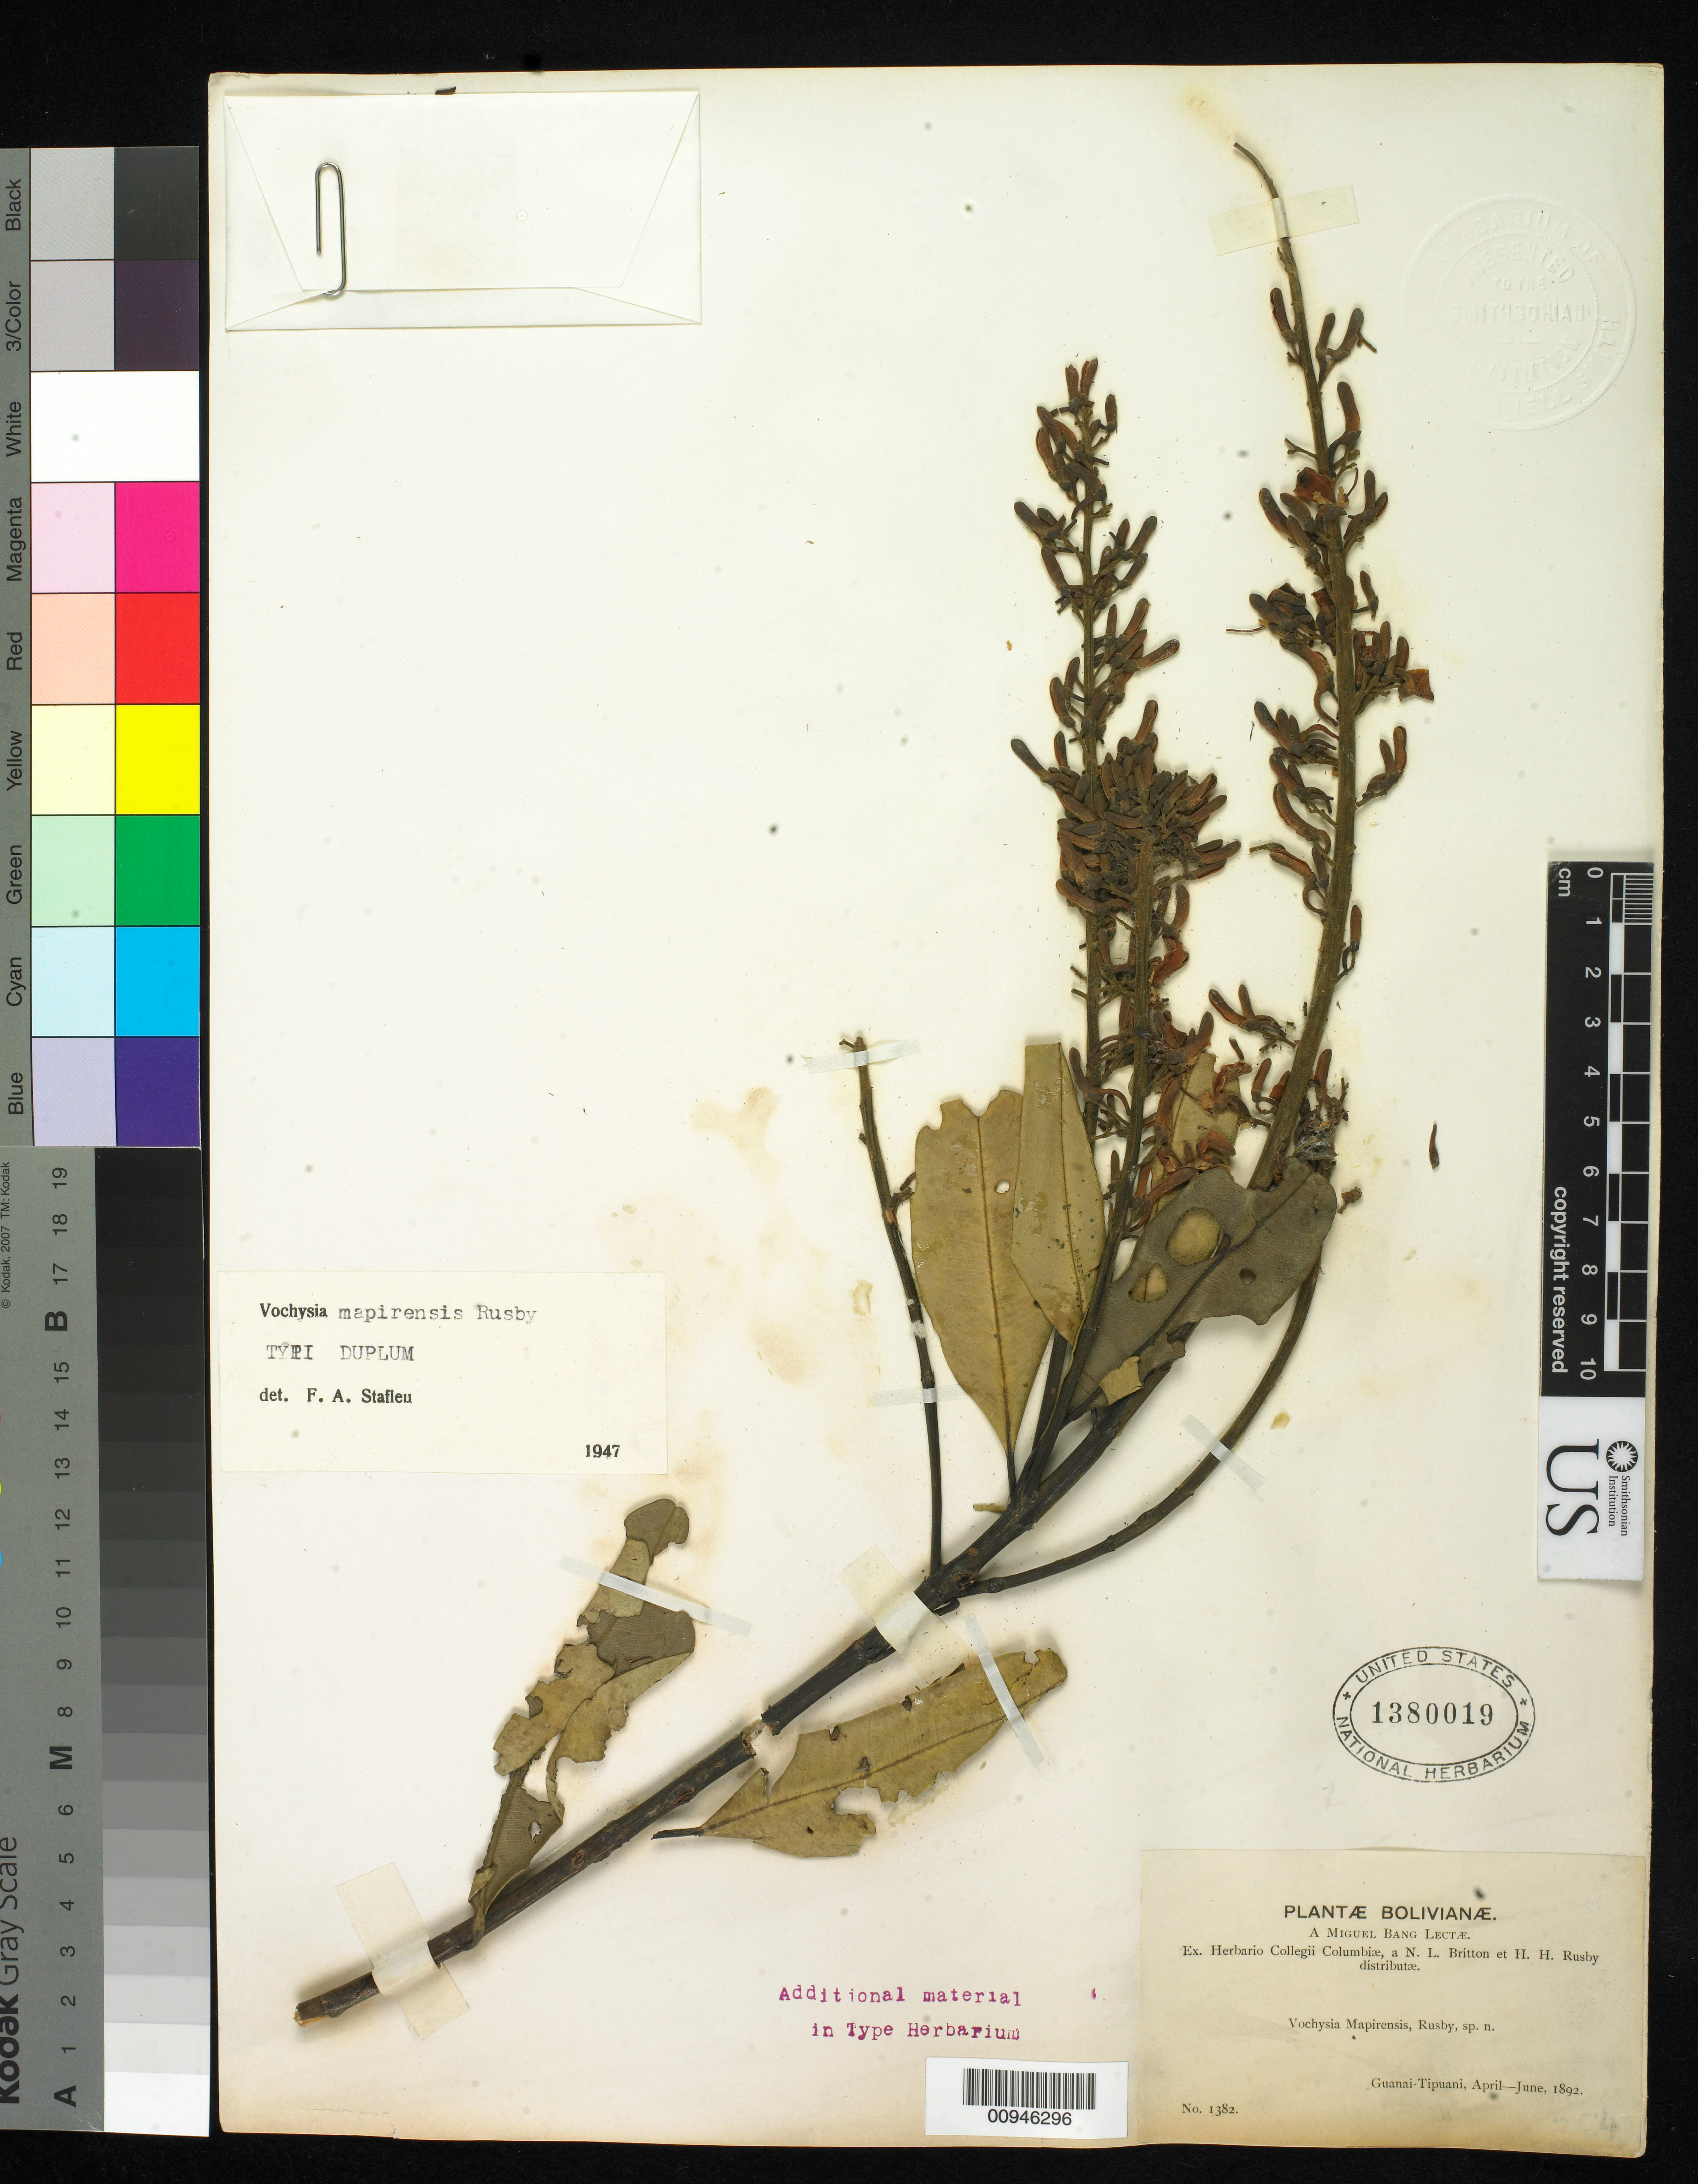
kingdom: Plantae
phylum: Tracheophyta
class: Magnoliopsida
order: Myrtales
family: Vochysiaceae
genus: Vochysia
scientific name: Vochysia mapirensis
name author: Rusby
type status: Type Collection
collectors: M. Bang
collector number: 1382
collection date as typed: Apr 1892 to -- Jun 1892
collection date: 1892-04/1892-06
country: Bolivia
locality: Guanai - Tipuani.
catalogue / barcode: US 1380019